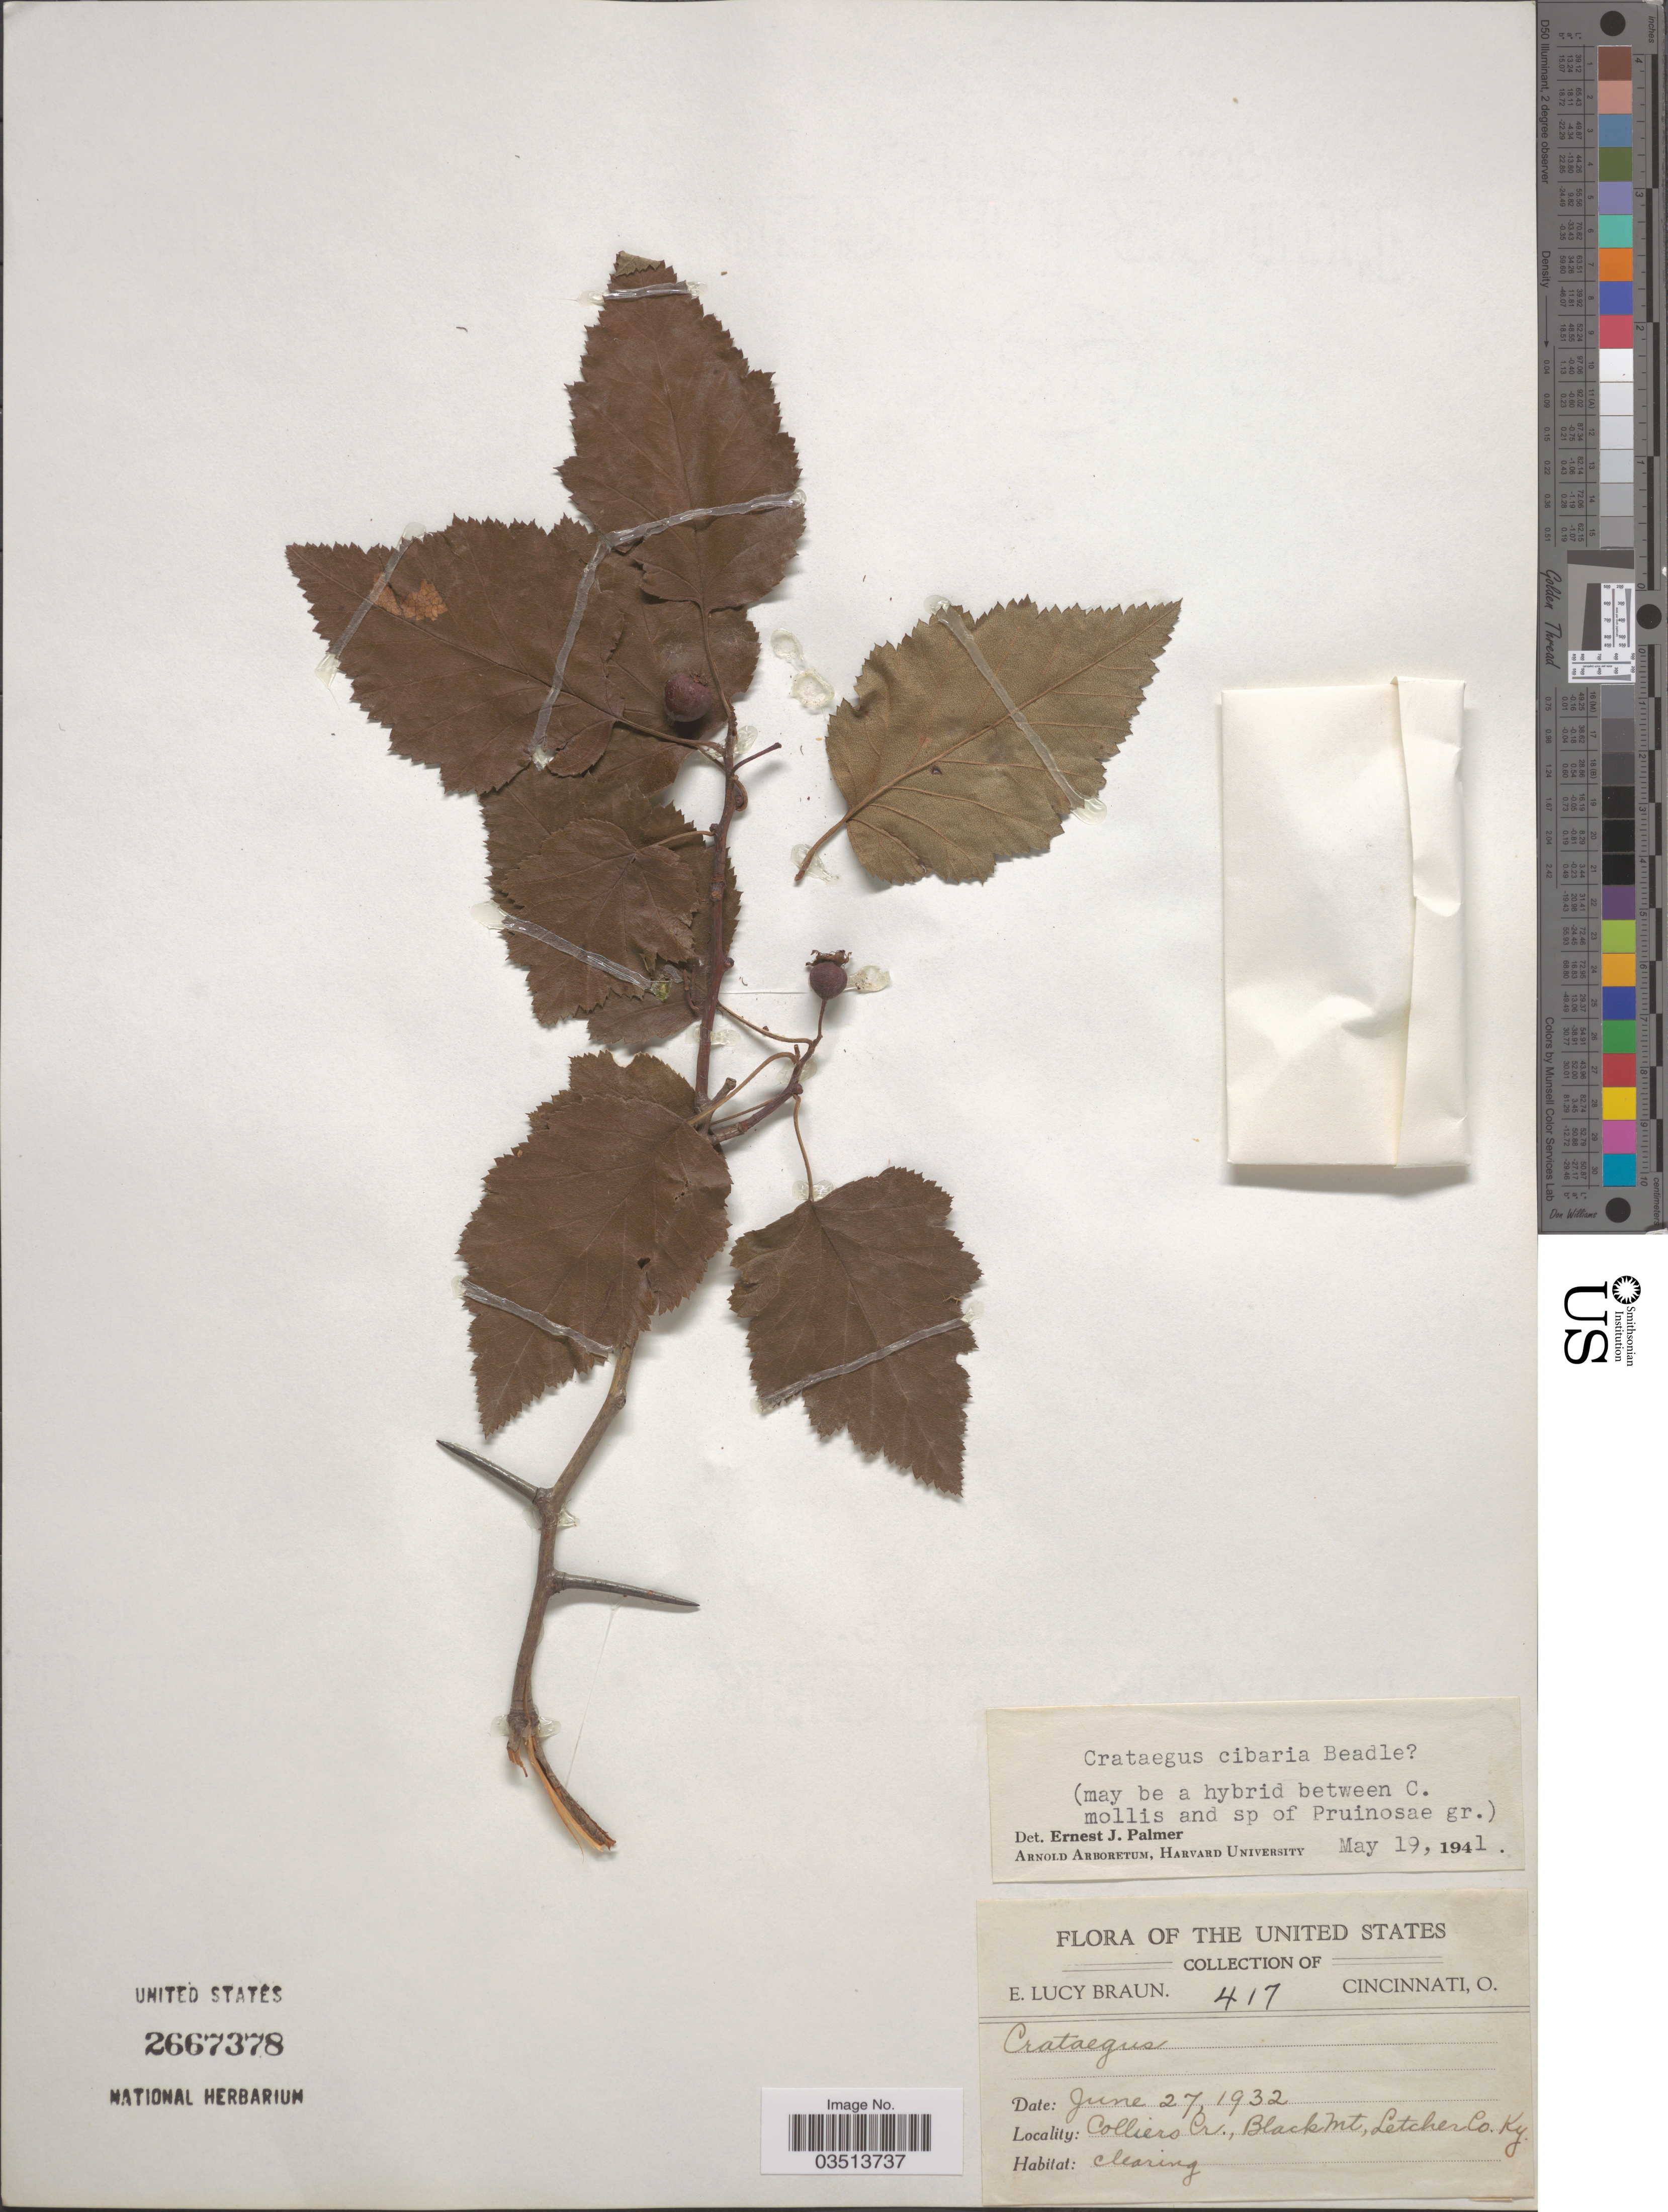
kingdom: Plantae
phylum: Tracheophyta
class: Magnoliopsida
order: Rosales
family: Rosaceae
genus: Crataegus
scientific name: Crataegus cibaria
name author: Beadle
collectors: E. L. Braun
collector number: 417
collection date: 1932-06-27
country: United States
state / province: Kentucky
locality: Colliers Cr., Black Mt, Letcher Co.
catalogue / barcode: US 2667378